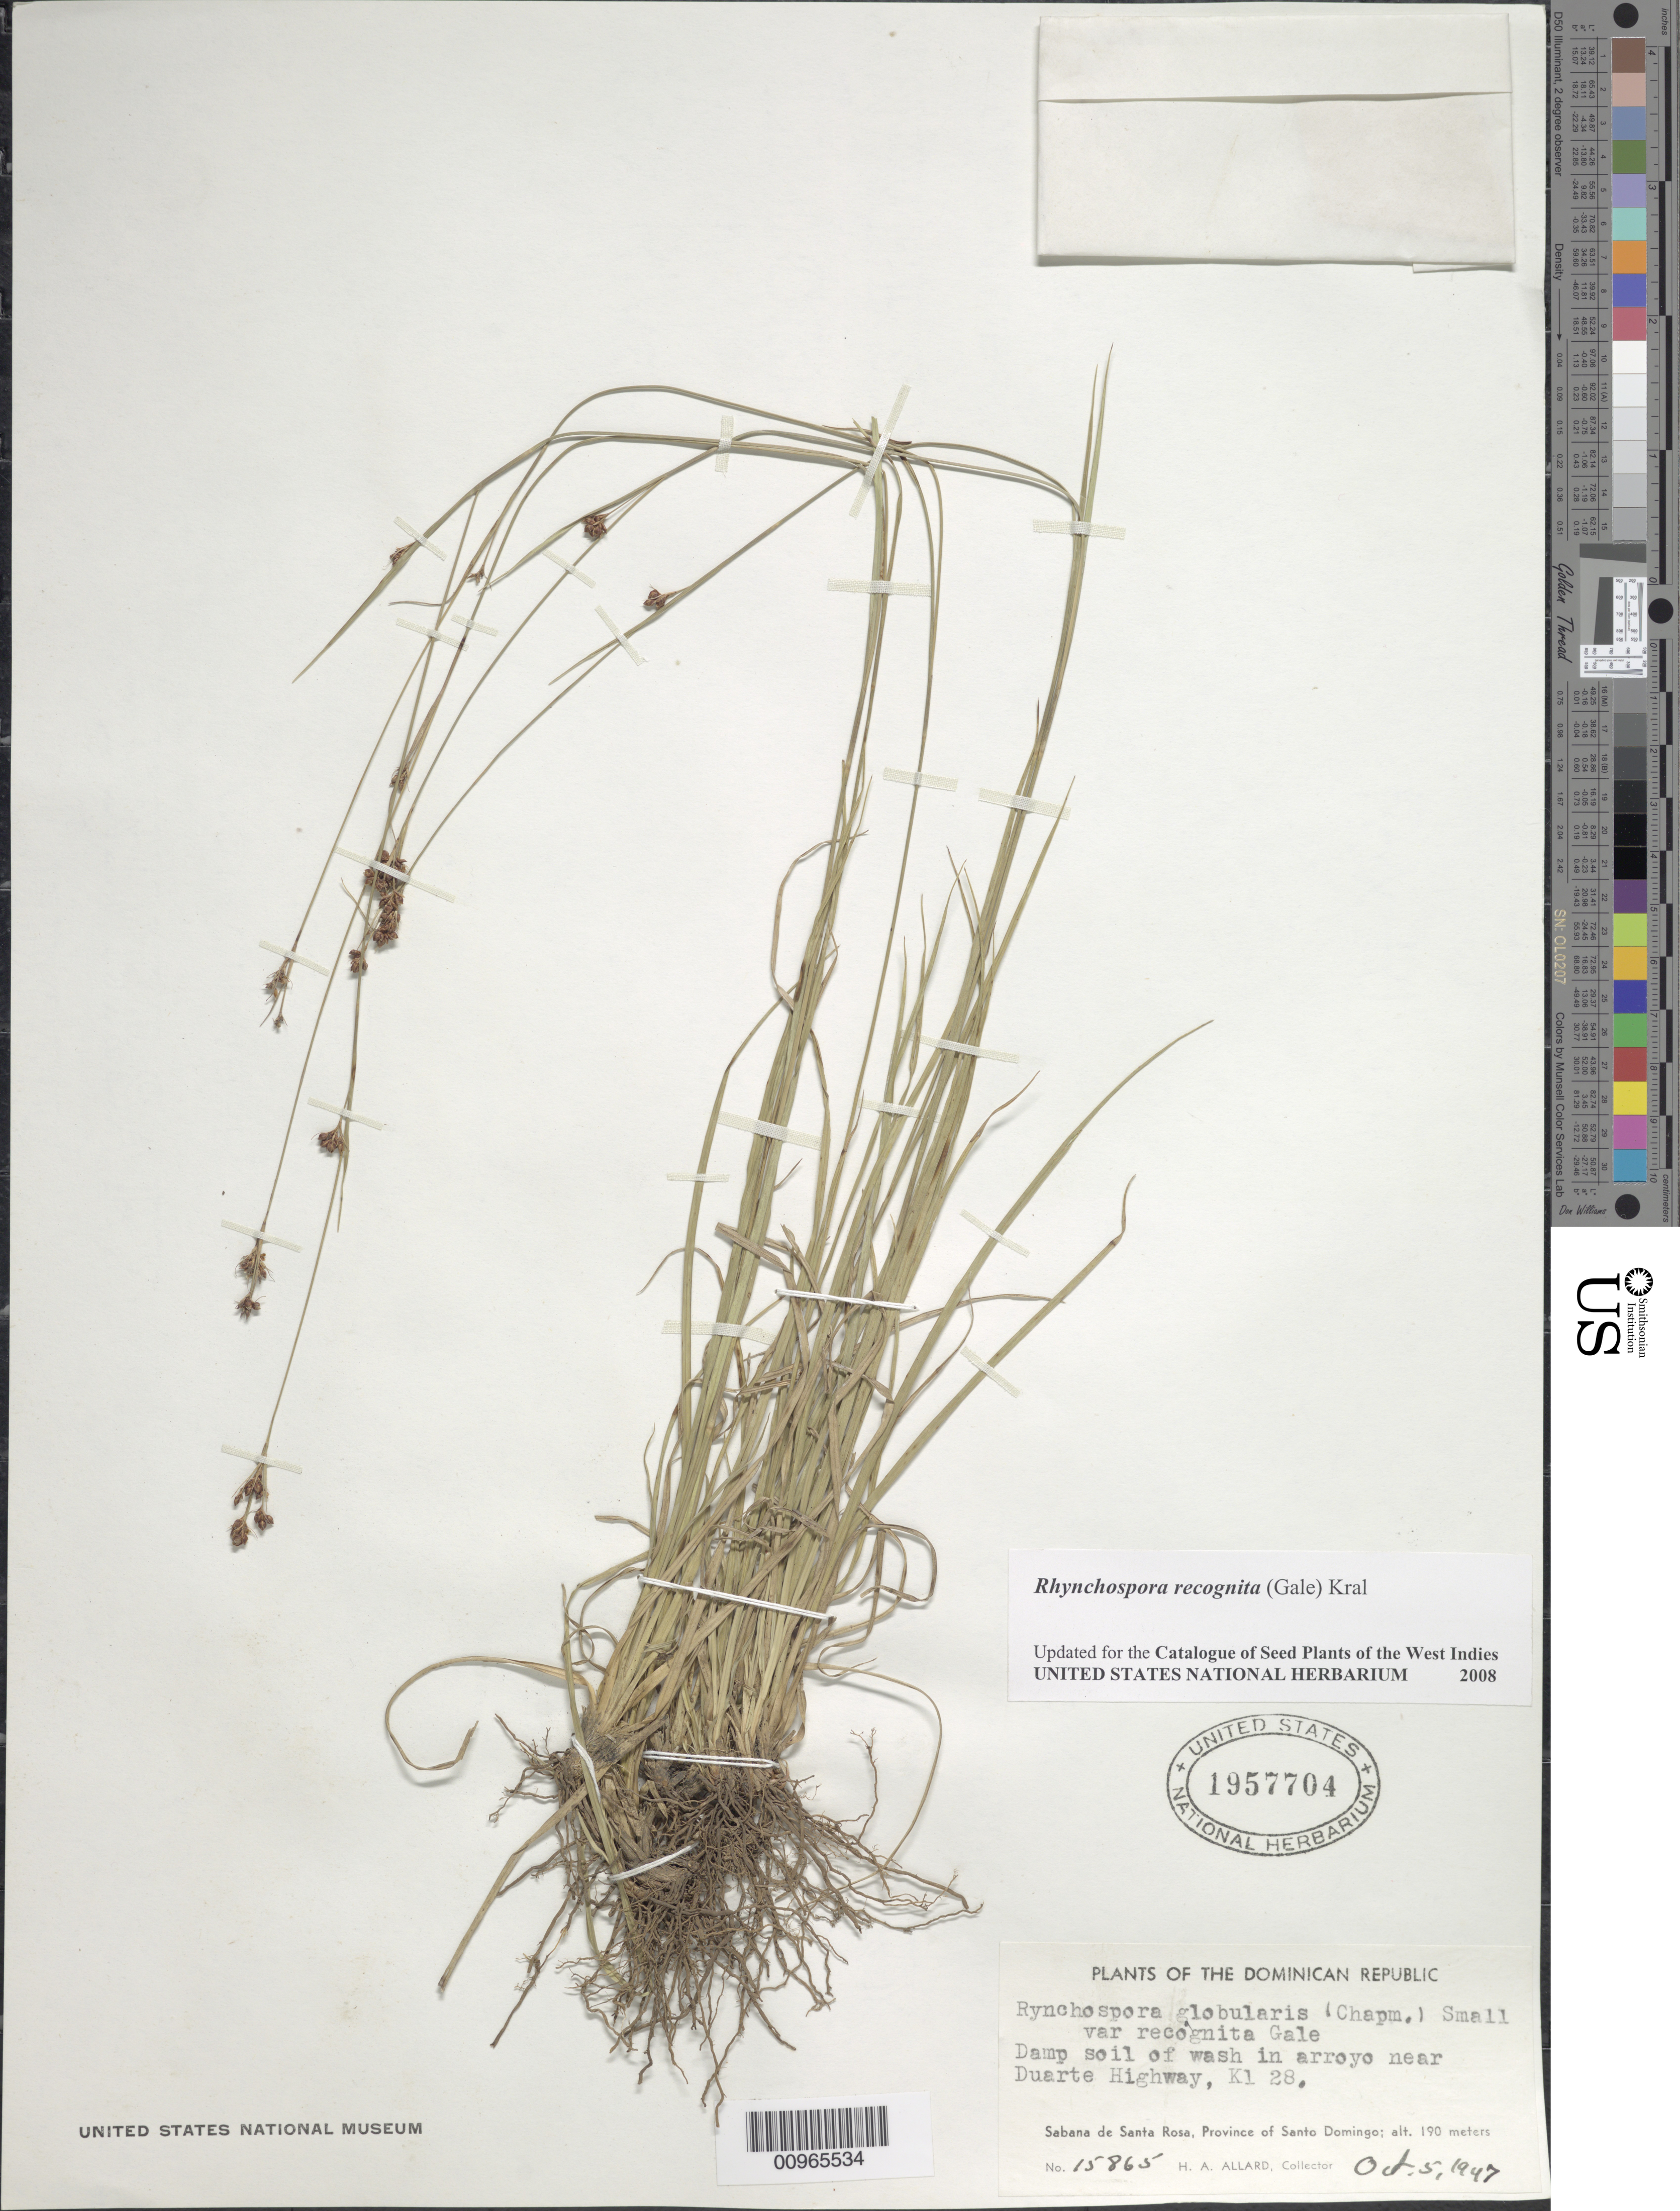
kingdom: Plantae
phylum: Tracheophyta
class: Liliopsida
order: Poales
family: Cyperaceae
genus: Rhynchospora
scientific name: Rhynchospora recognita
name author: (Gale) Kral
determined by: Strong, M. T., (US), Smithsonian Institution - National Museum of Natural History (UNITED STATES)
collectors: H. A. Allard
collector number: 15865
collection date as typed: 05 Oct 1947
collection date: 1947-10-05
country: Dominican Republic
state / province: Santo Domingo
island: Hispaniola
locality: Sabana de Santa Rosa, arroyo near Duarte Highway Kl. 28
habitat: Damp soil of wash in arroyo near highway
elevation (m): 190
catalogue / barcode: US 1957704